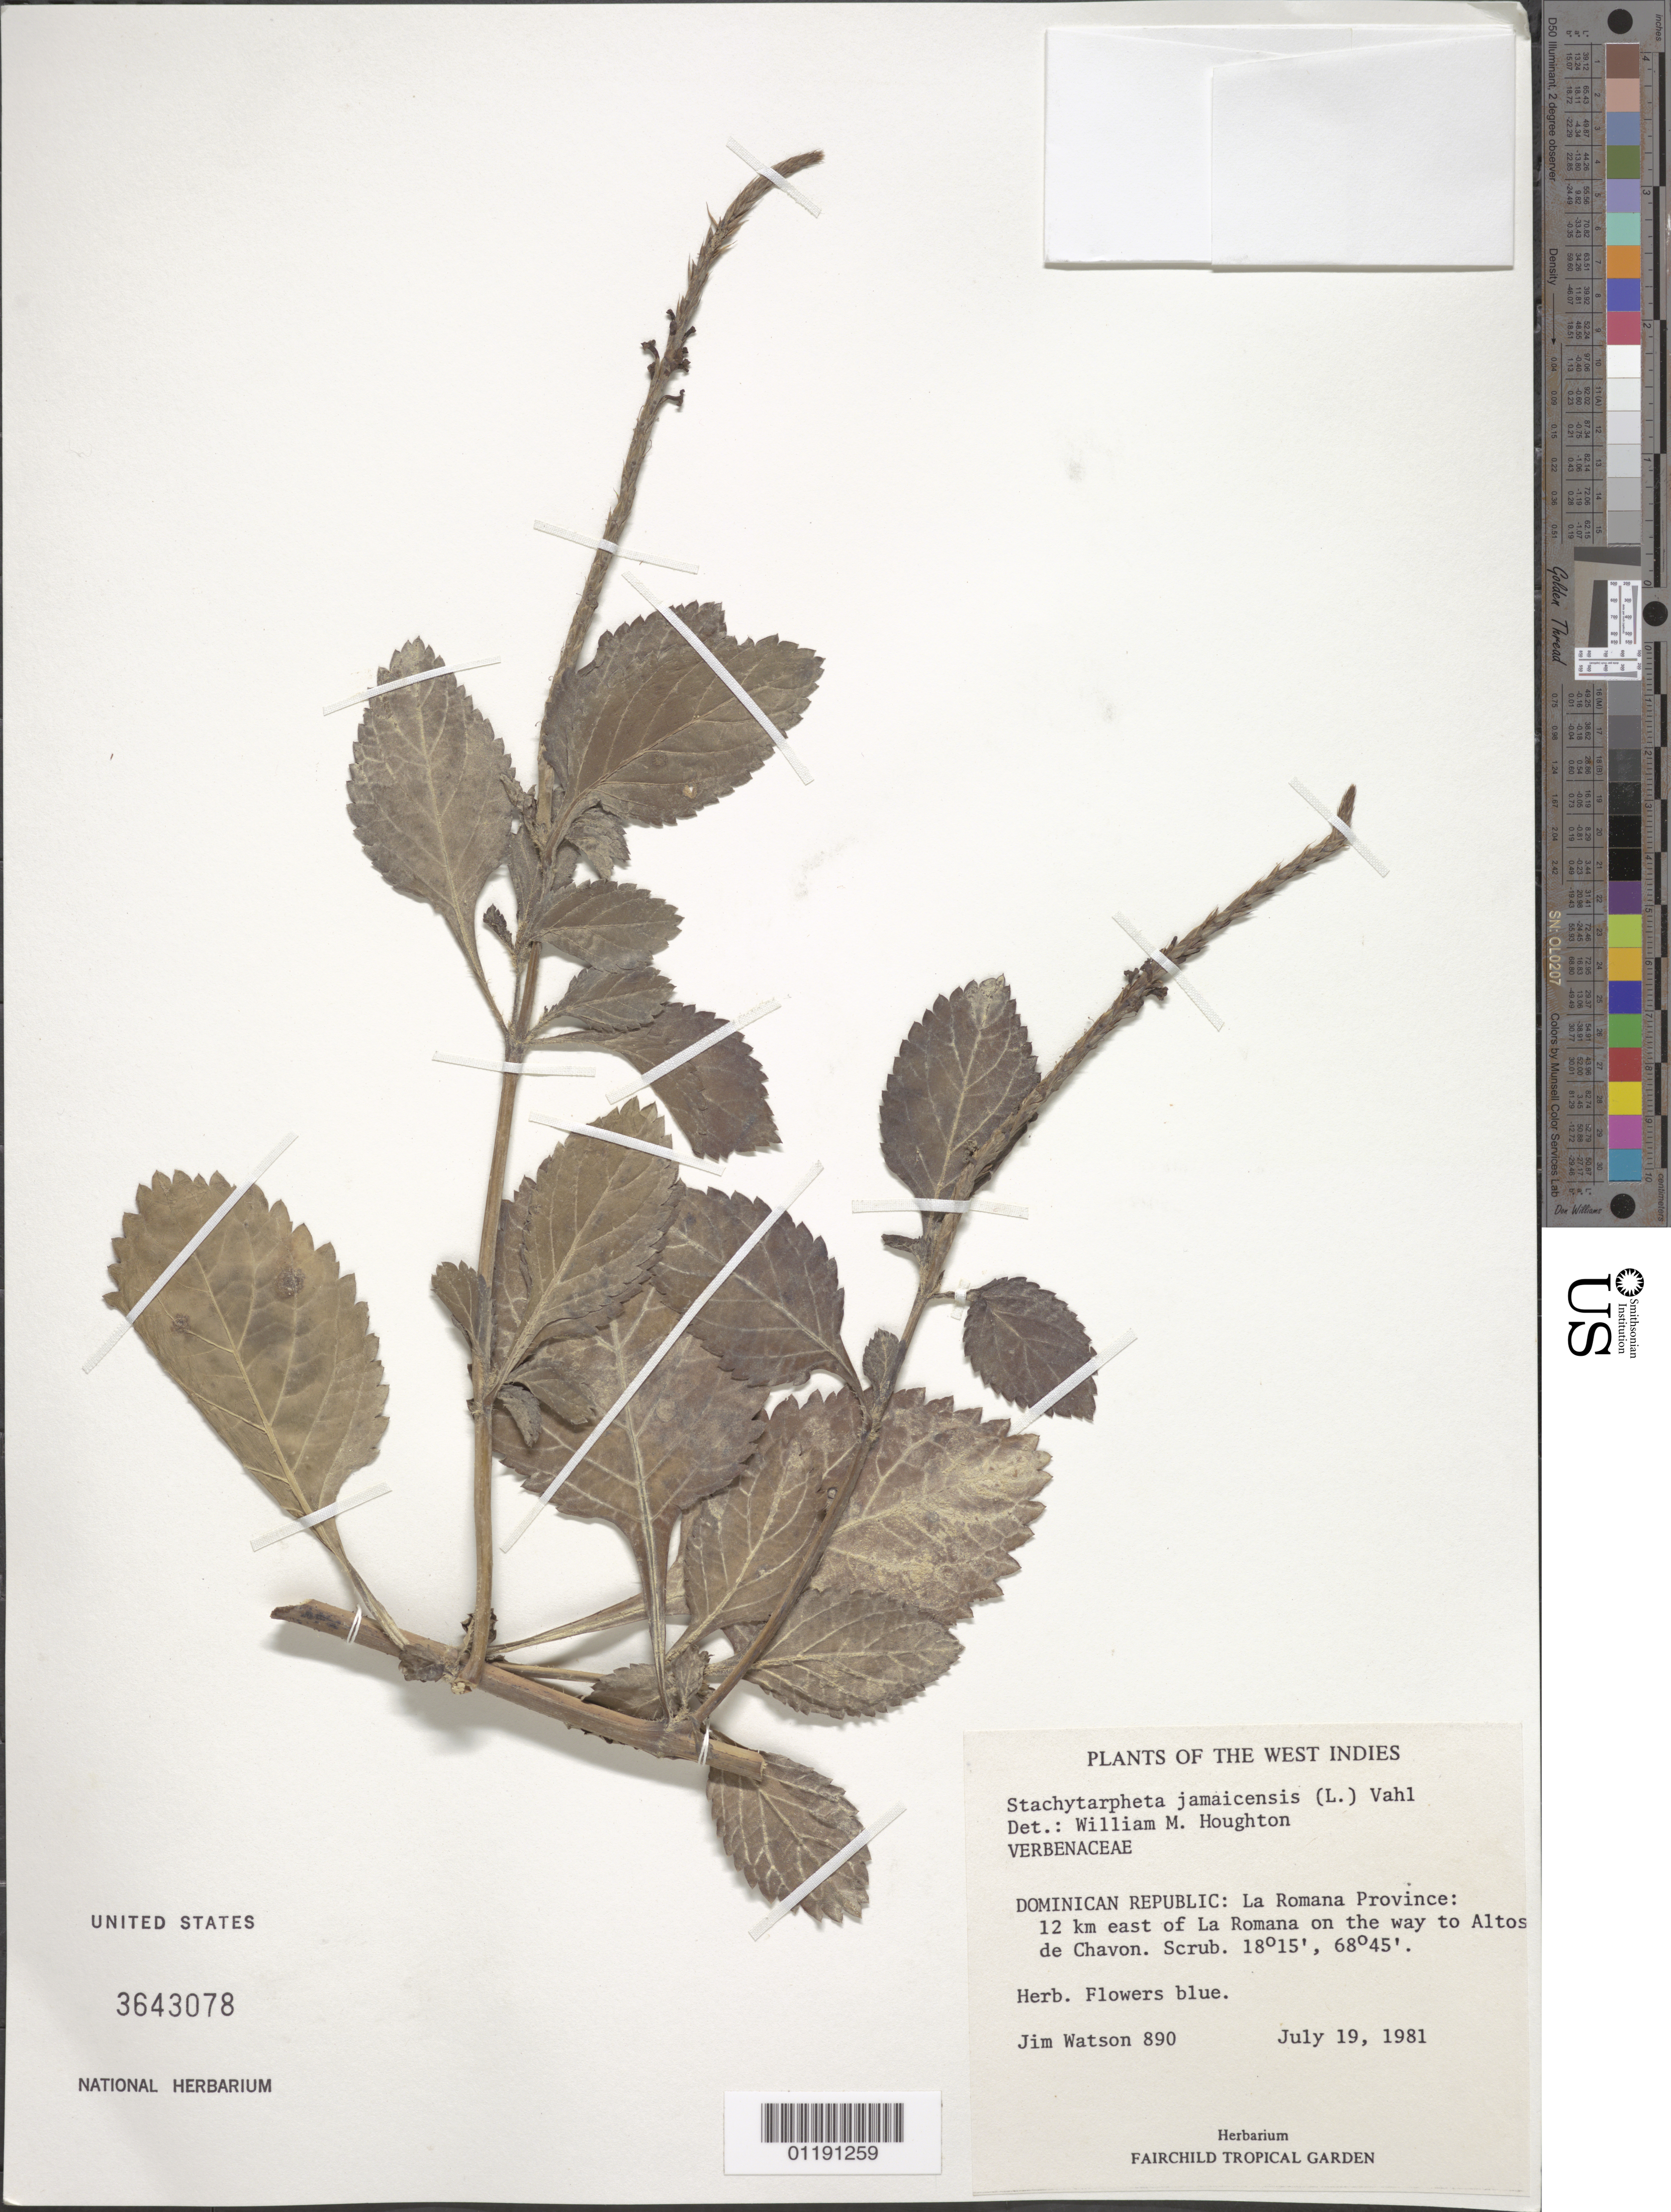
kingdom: Plantae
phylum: Tracheophyta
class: Magnoliopsida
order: Lamiales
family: Verbenaceae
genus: Stachytarpheta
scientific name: Stachytarpheta jamaicensis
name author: (L.) Vahl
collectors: J. Watson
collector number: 890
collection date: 1981-07-19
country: Dominican Republic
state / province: La Romana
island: Hispaniola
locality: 12 km E of La Romana on the way to Altos de Chavon.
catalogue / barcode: US 3643078